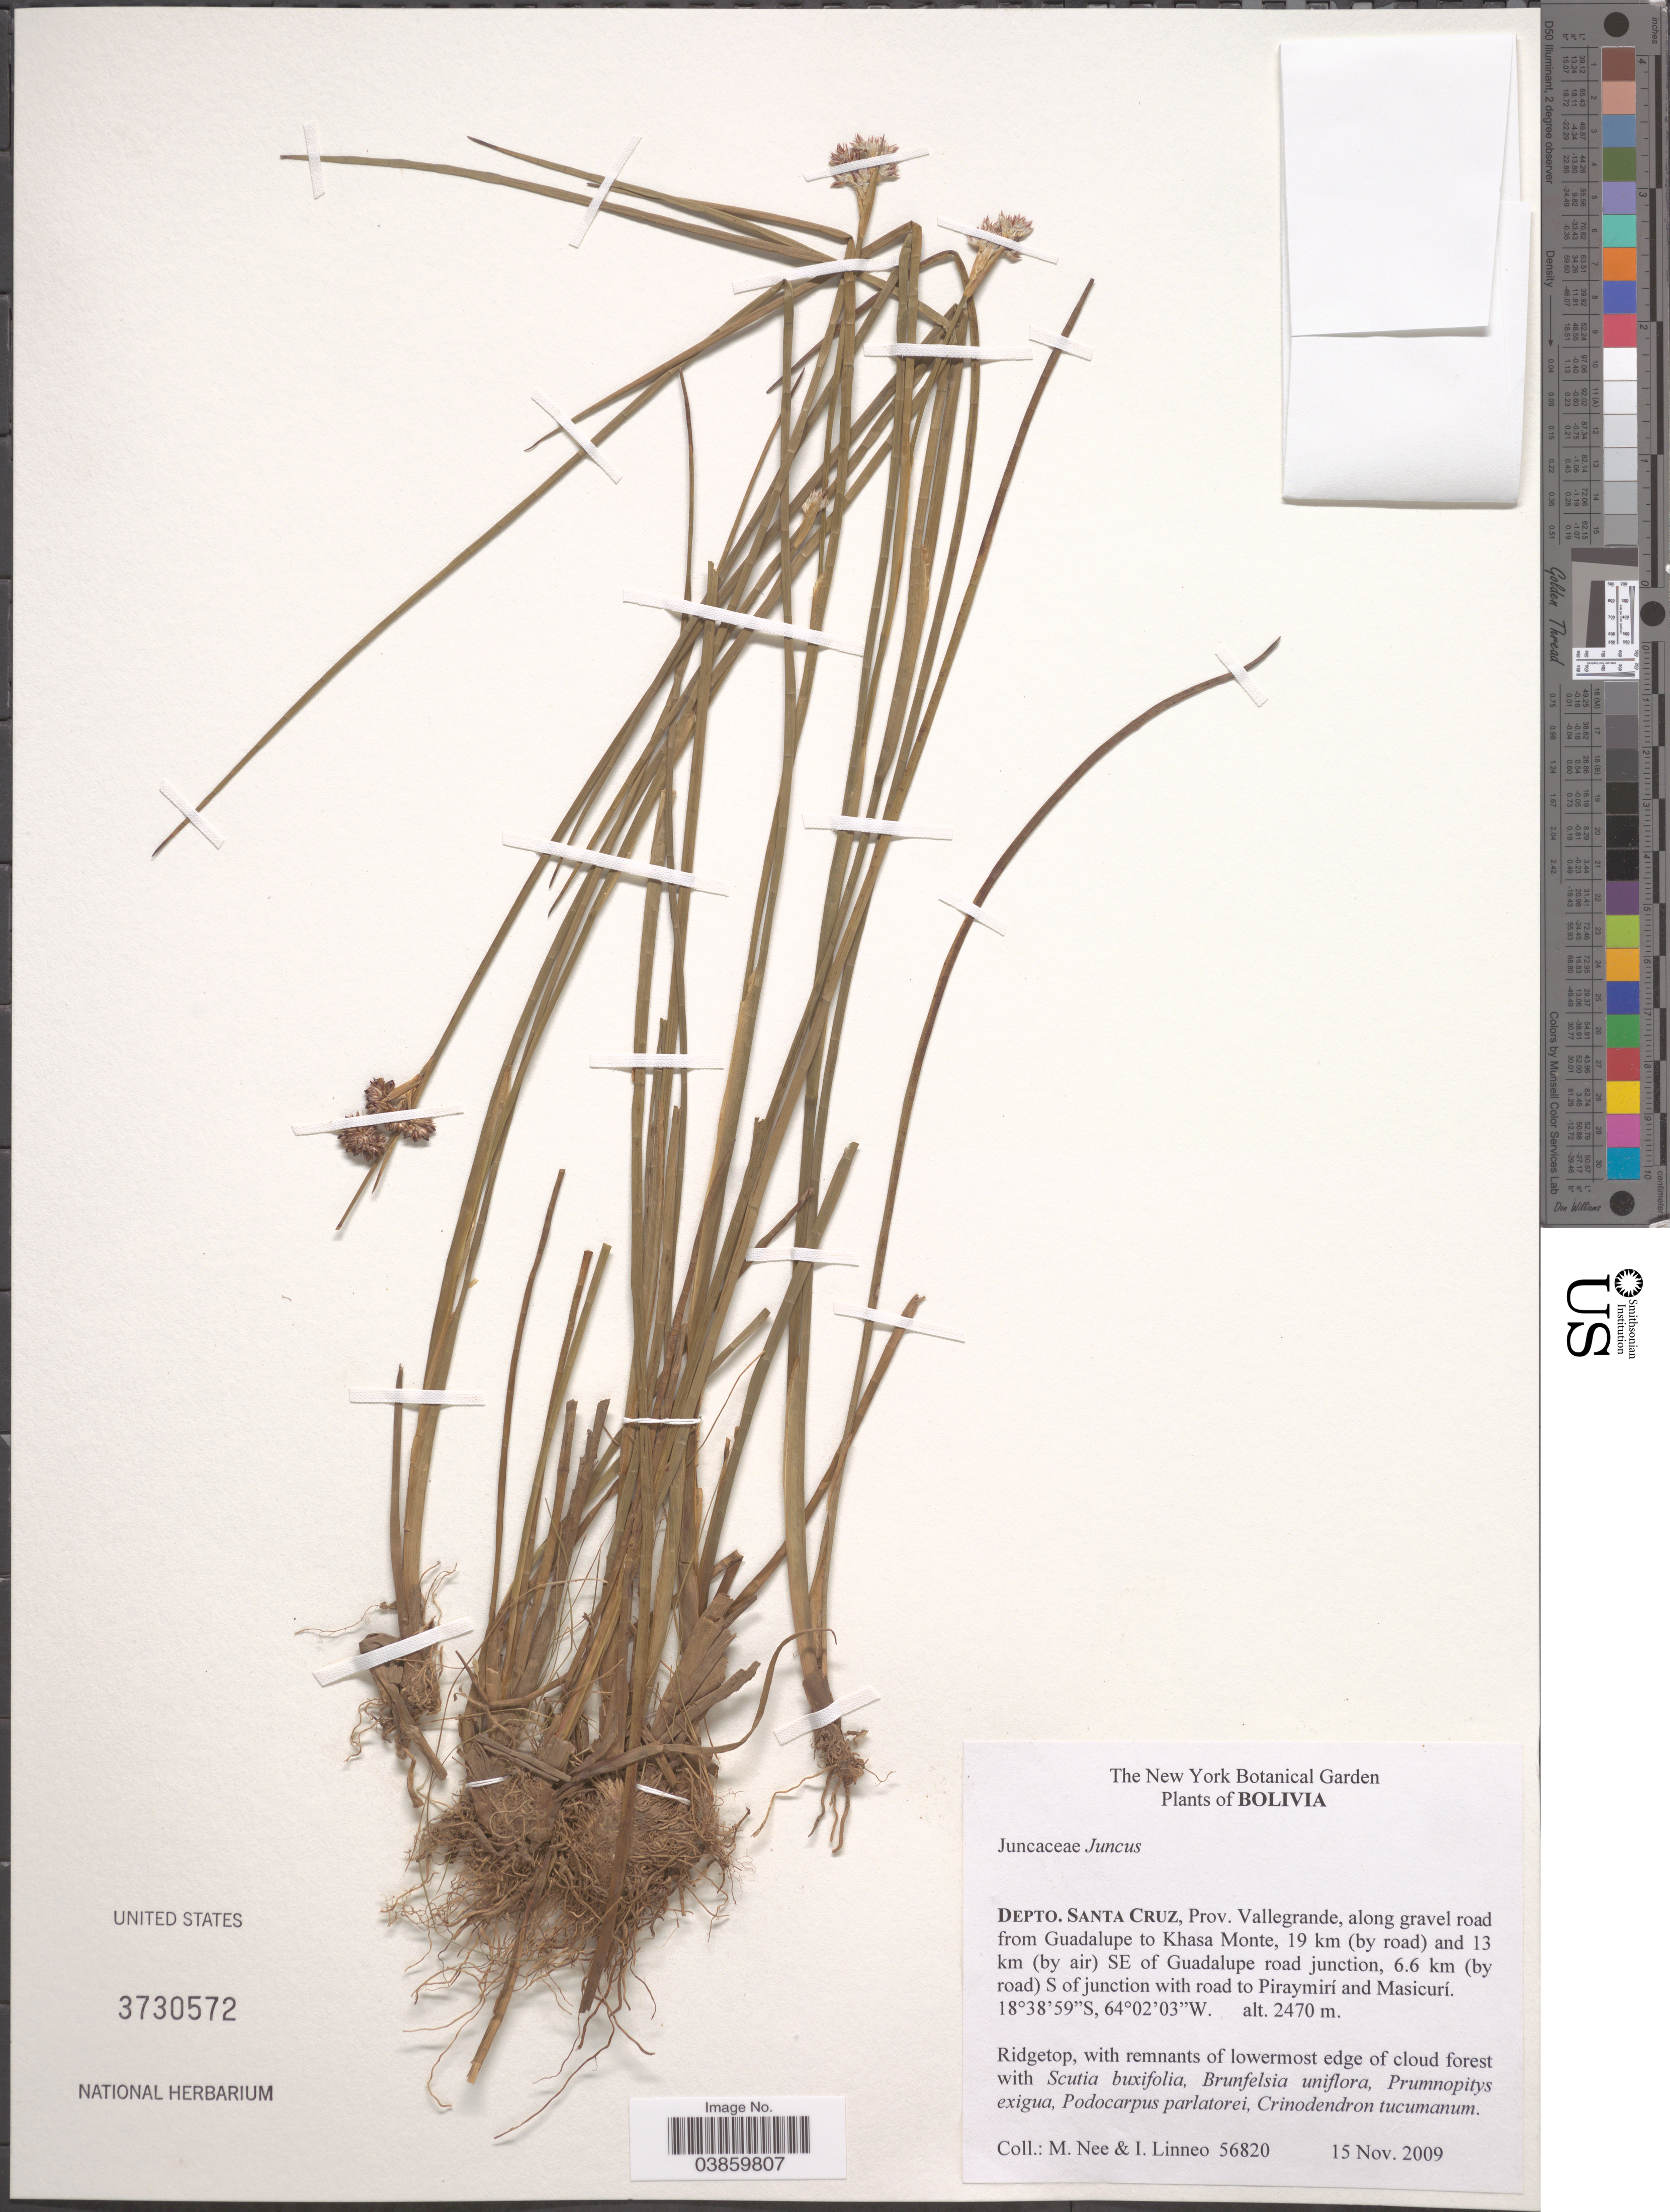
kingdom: Plantae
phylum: Tracheophyta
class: Liliopsida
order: Poales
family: Juncaceae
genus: Juncus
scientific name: Juncus sp.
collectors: M. Nee & I. Linneo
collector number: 56820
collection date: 2009-11-15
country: Bolivia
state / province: Santa Cruz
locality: Depto. Santa Cruz, Prov. Vallegrande, along gravel road from Guadalupe to Khasa Monte, 19 km (by road) and 13 km (by air) SE of Guadalupe road junction, 6.6 km (by road) S of junction with road to Piraymirí and Masicurí.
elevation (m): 2470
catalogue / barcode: US 3730572